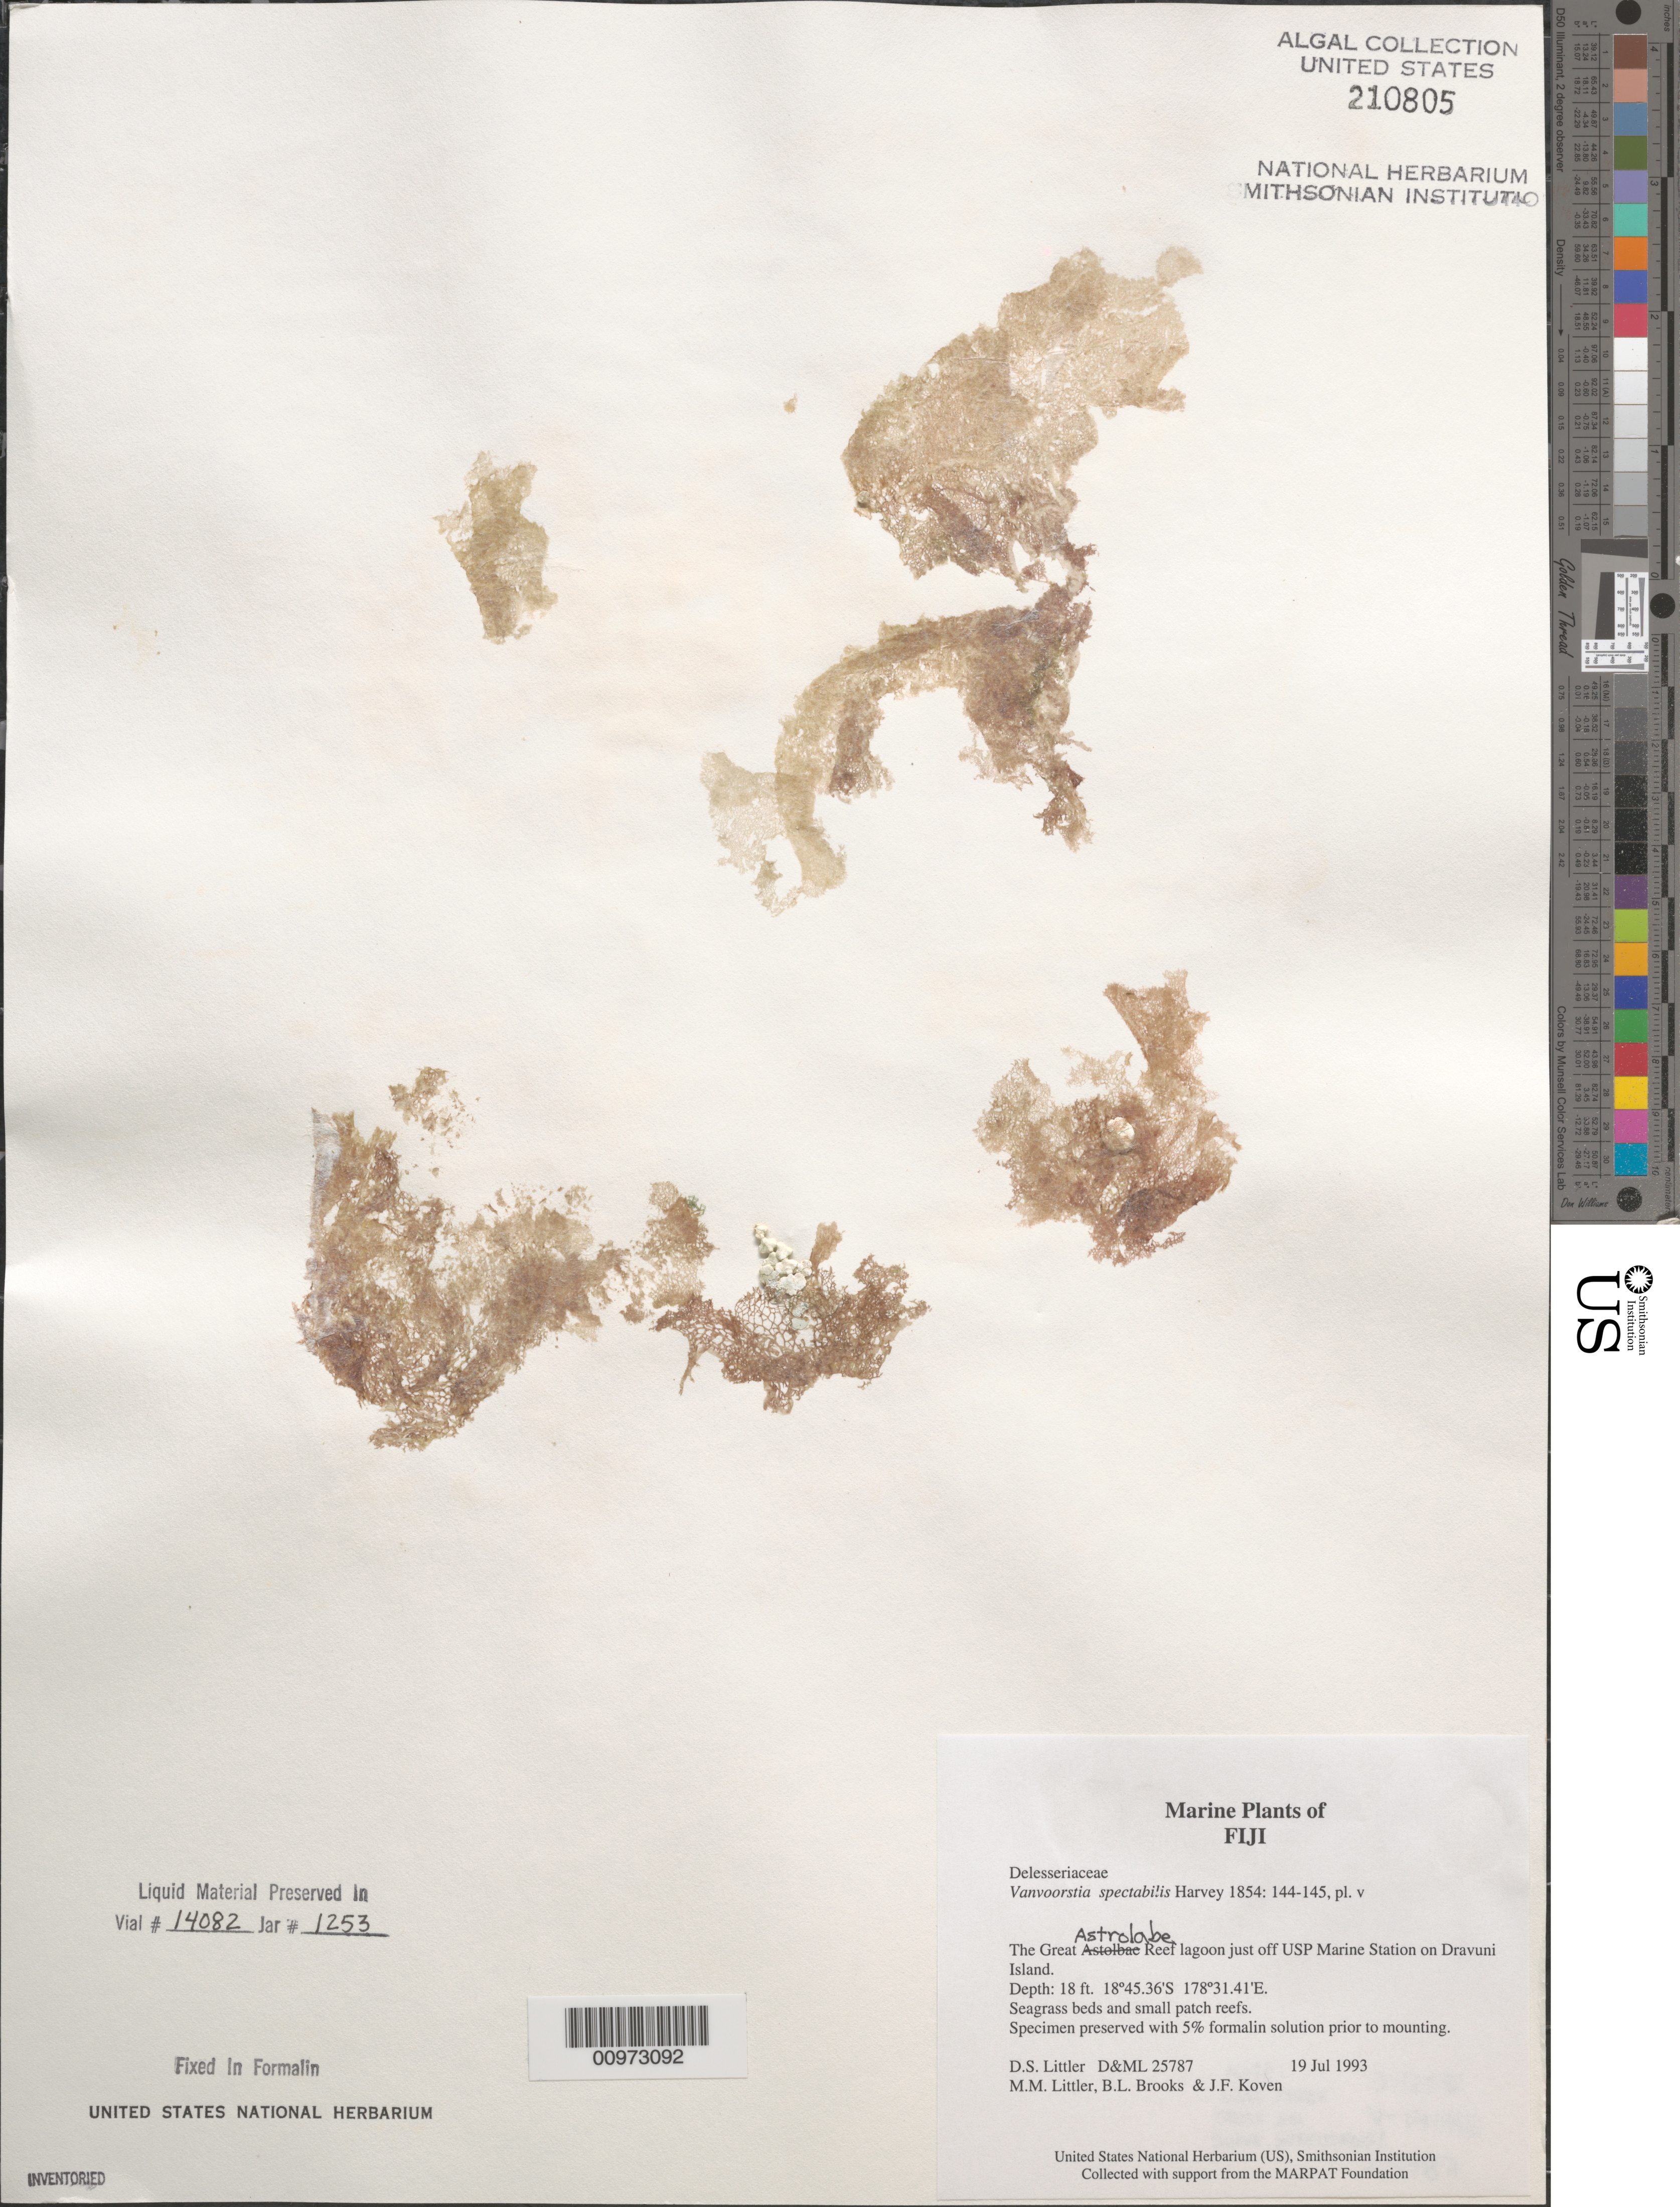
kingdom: Plantae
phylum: Rhodophyta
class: Florideophyceae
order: Ceramiales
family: Delesseriaceae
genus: Vanvoorstia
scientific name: Vanvoorstia spectabilis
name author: Harv.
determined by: Brooks, B. L., (BOT), Smithsonian Institution - National Museum of Natural History (UNITED STATES)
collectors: D. S. Littler, M. M. Littler, B. Brooks & J. Koven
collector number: D&ML 25787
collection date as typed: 19 Jul 1993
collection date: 1993-07-19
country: Fiji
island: Dravuni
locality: Great Astrolabe Reef lagoon just off USP Marine Station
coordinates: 18 45.36'S, 178 31.41'E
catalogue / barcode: US 210805